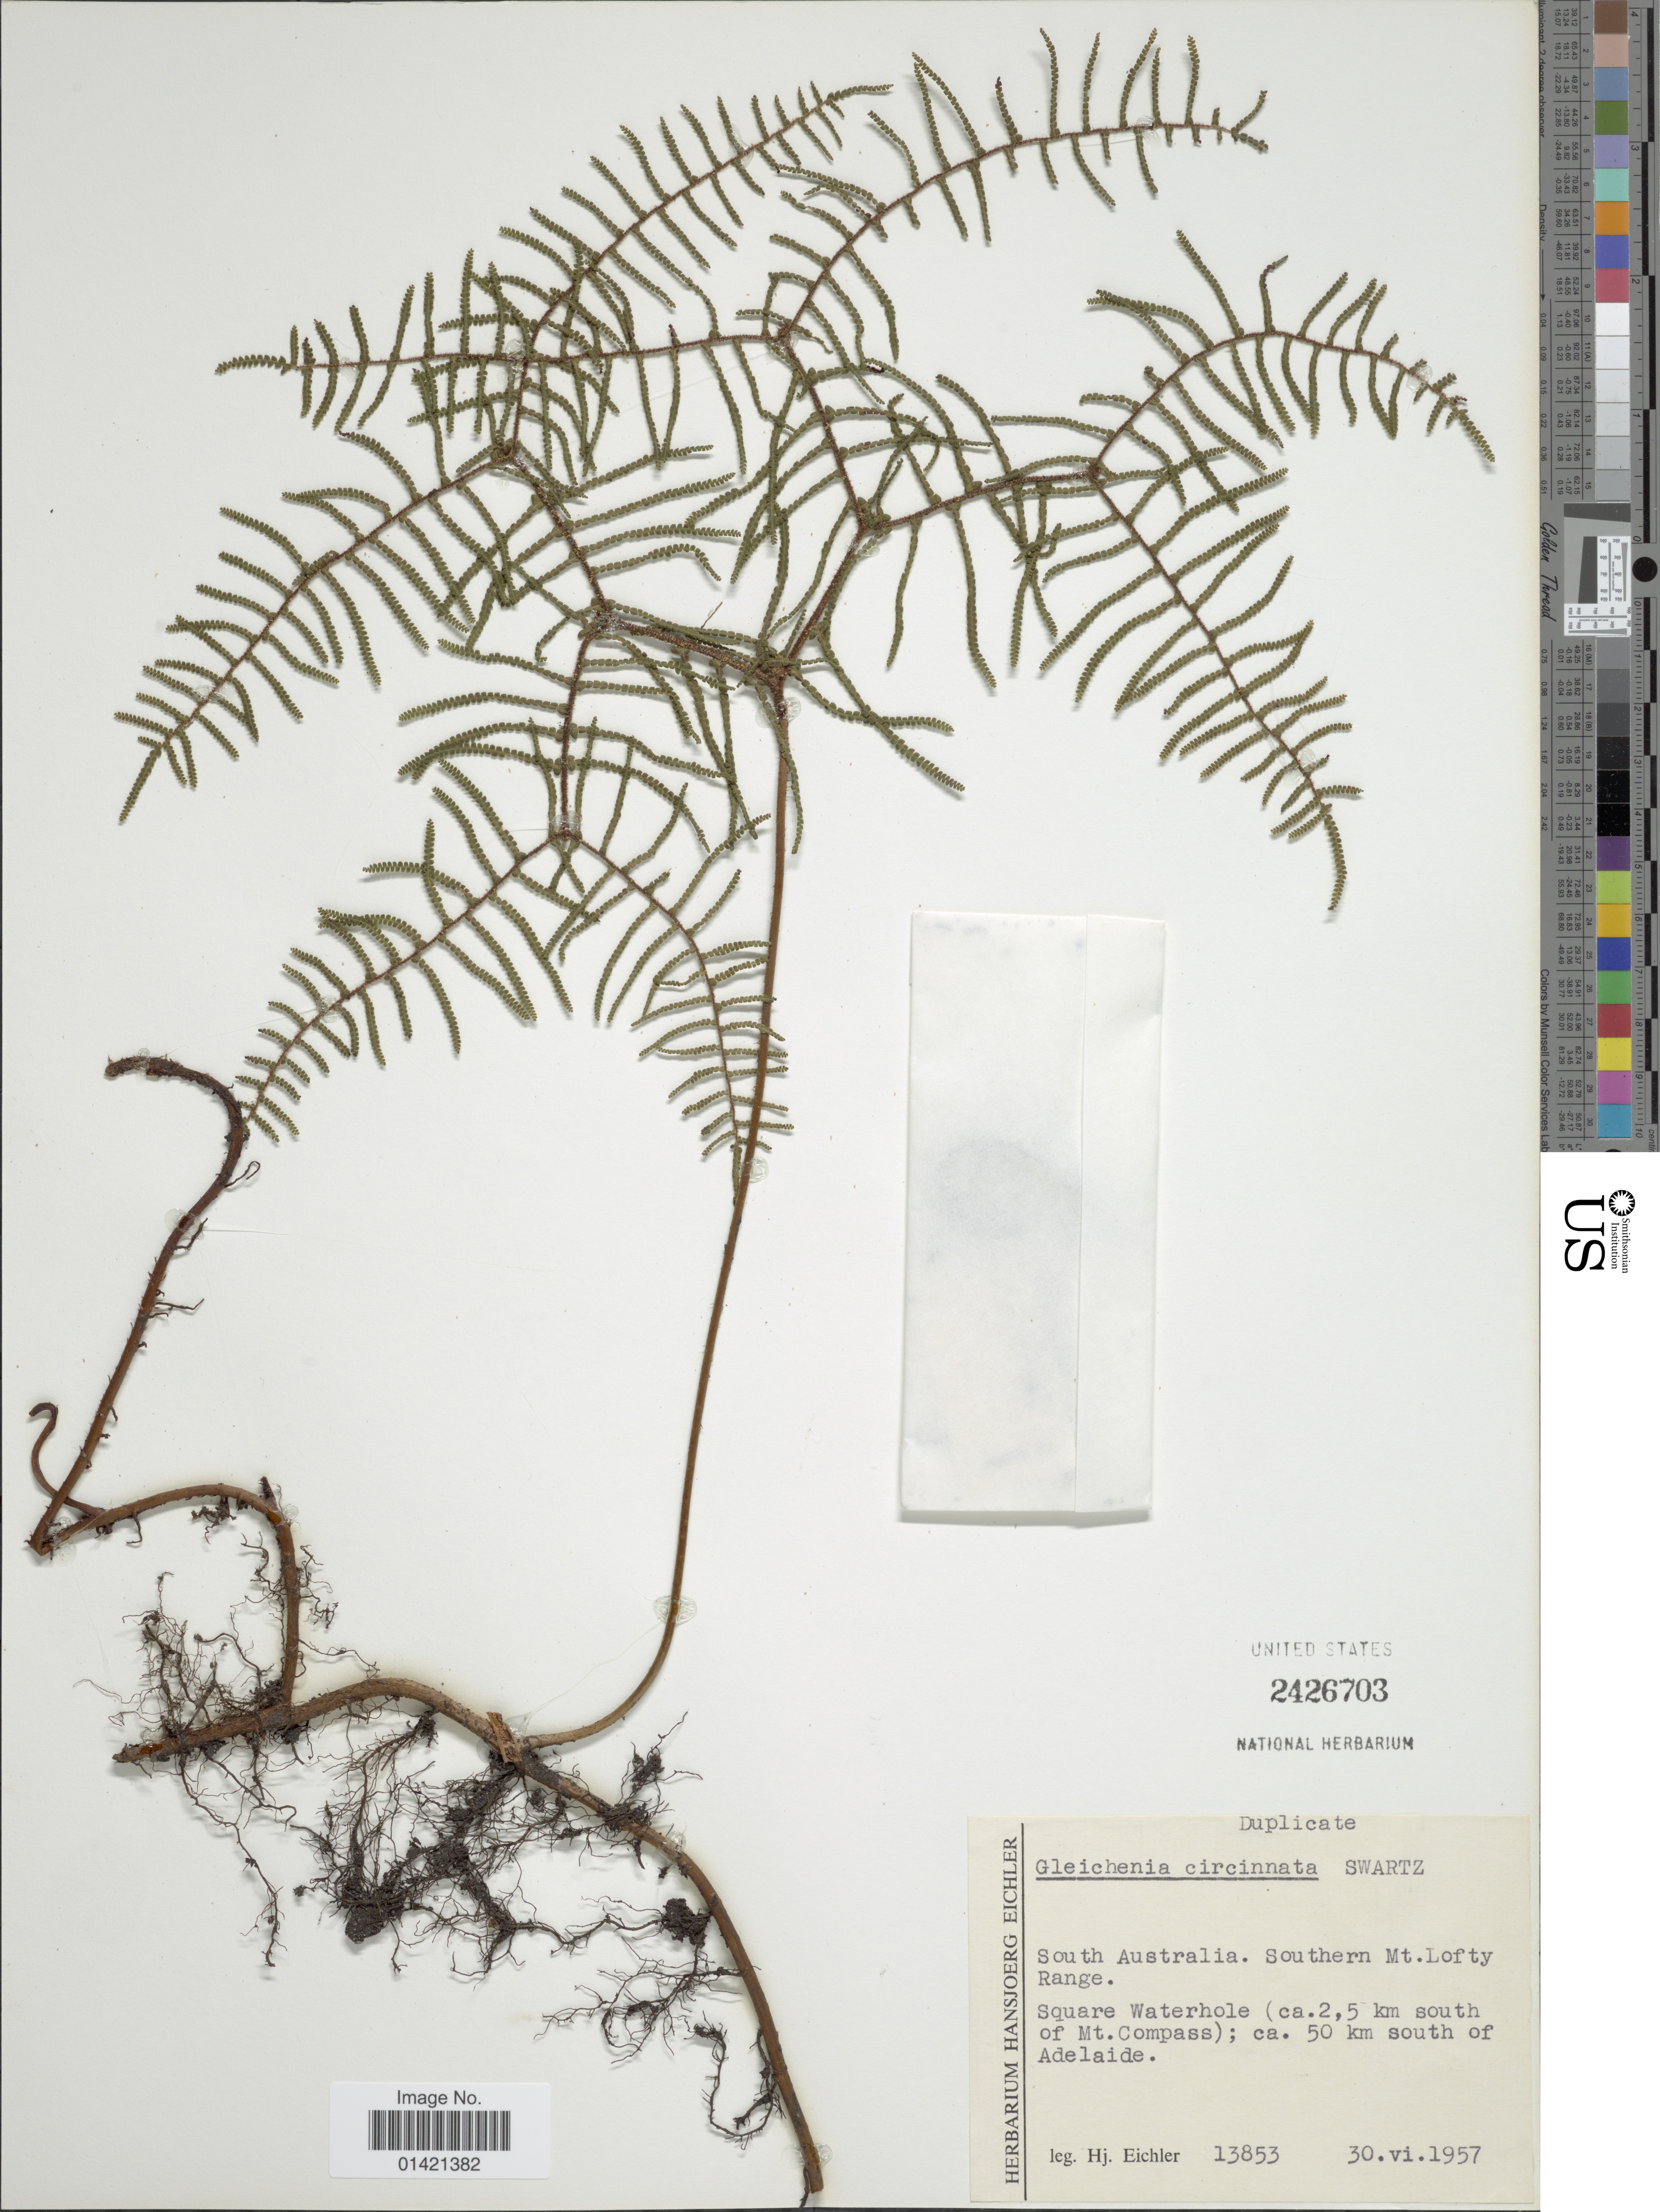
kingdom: Plantae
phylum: Tracheophyta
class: Polypodiopsida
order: Gleicheniales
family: Gleicheniaceae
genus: Gleichenia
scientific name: Gleichenia dicarpa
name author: R. Br.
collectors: H. Eichler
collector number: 13853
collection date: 1957-06-30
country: Australia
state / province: South Australia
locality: Southern Mt. Lofty Range. Square Waterhole (ca.2,5 km south of Mt. Compass); ca. 50 km south of Adelaide.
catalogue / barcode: US 2426703